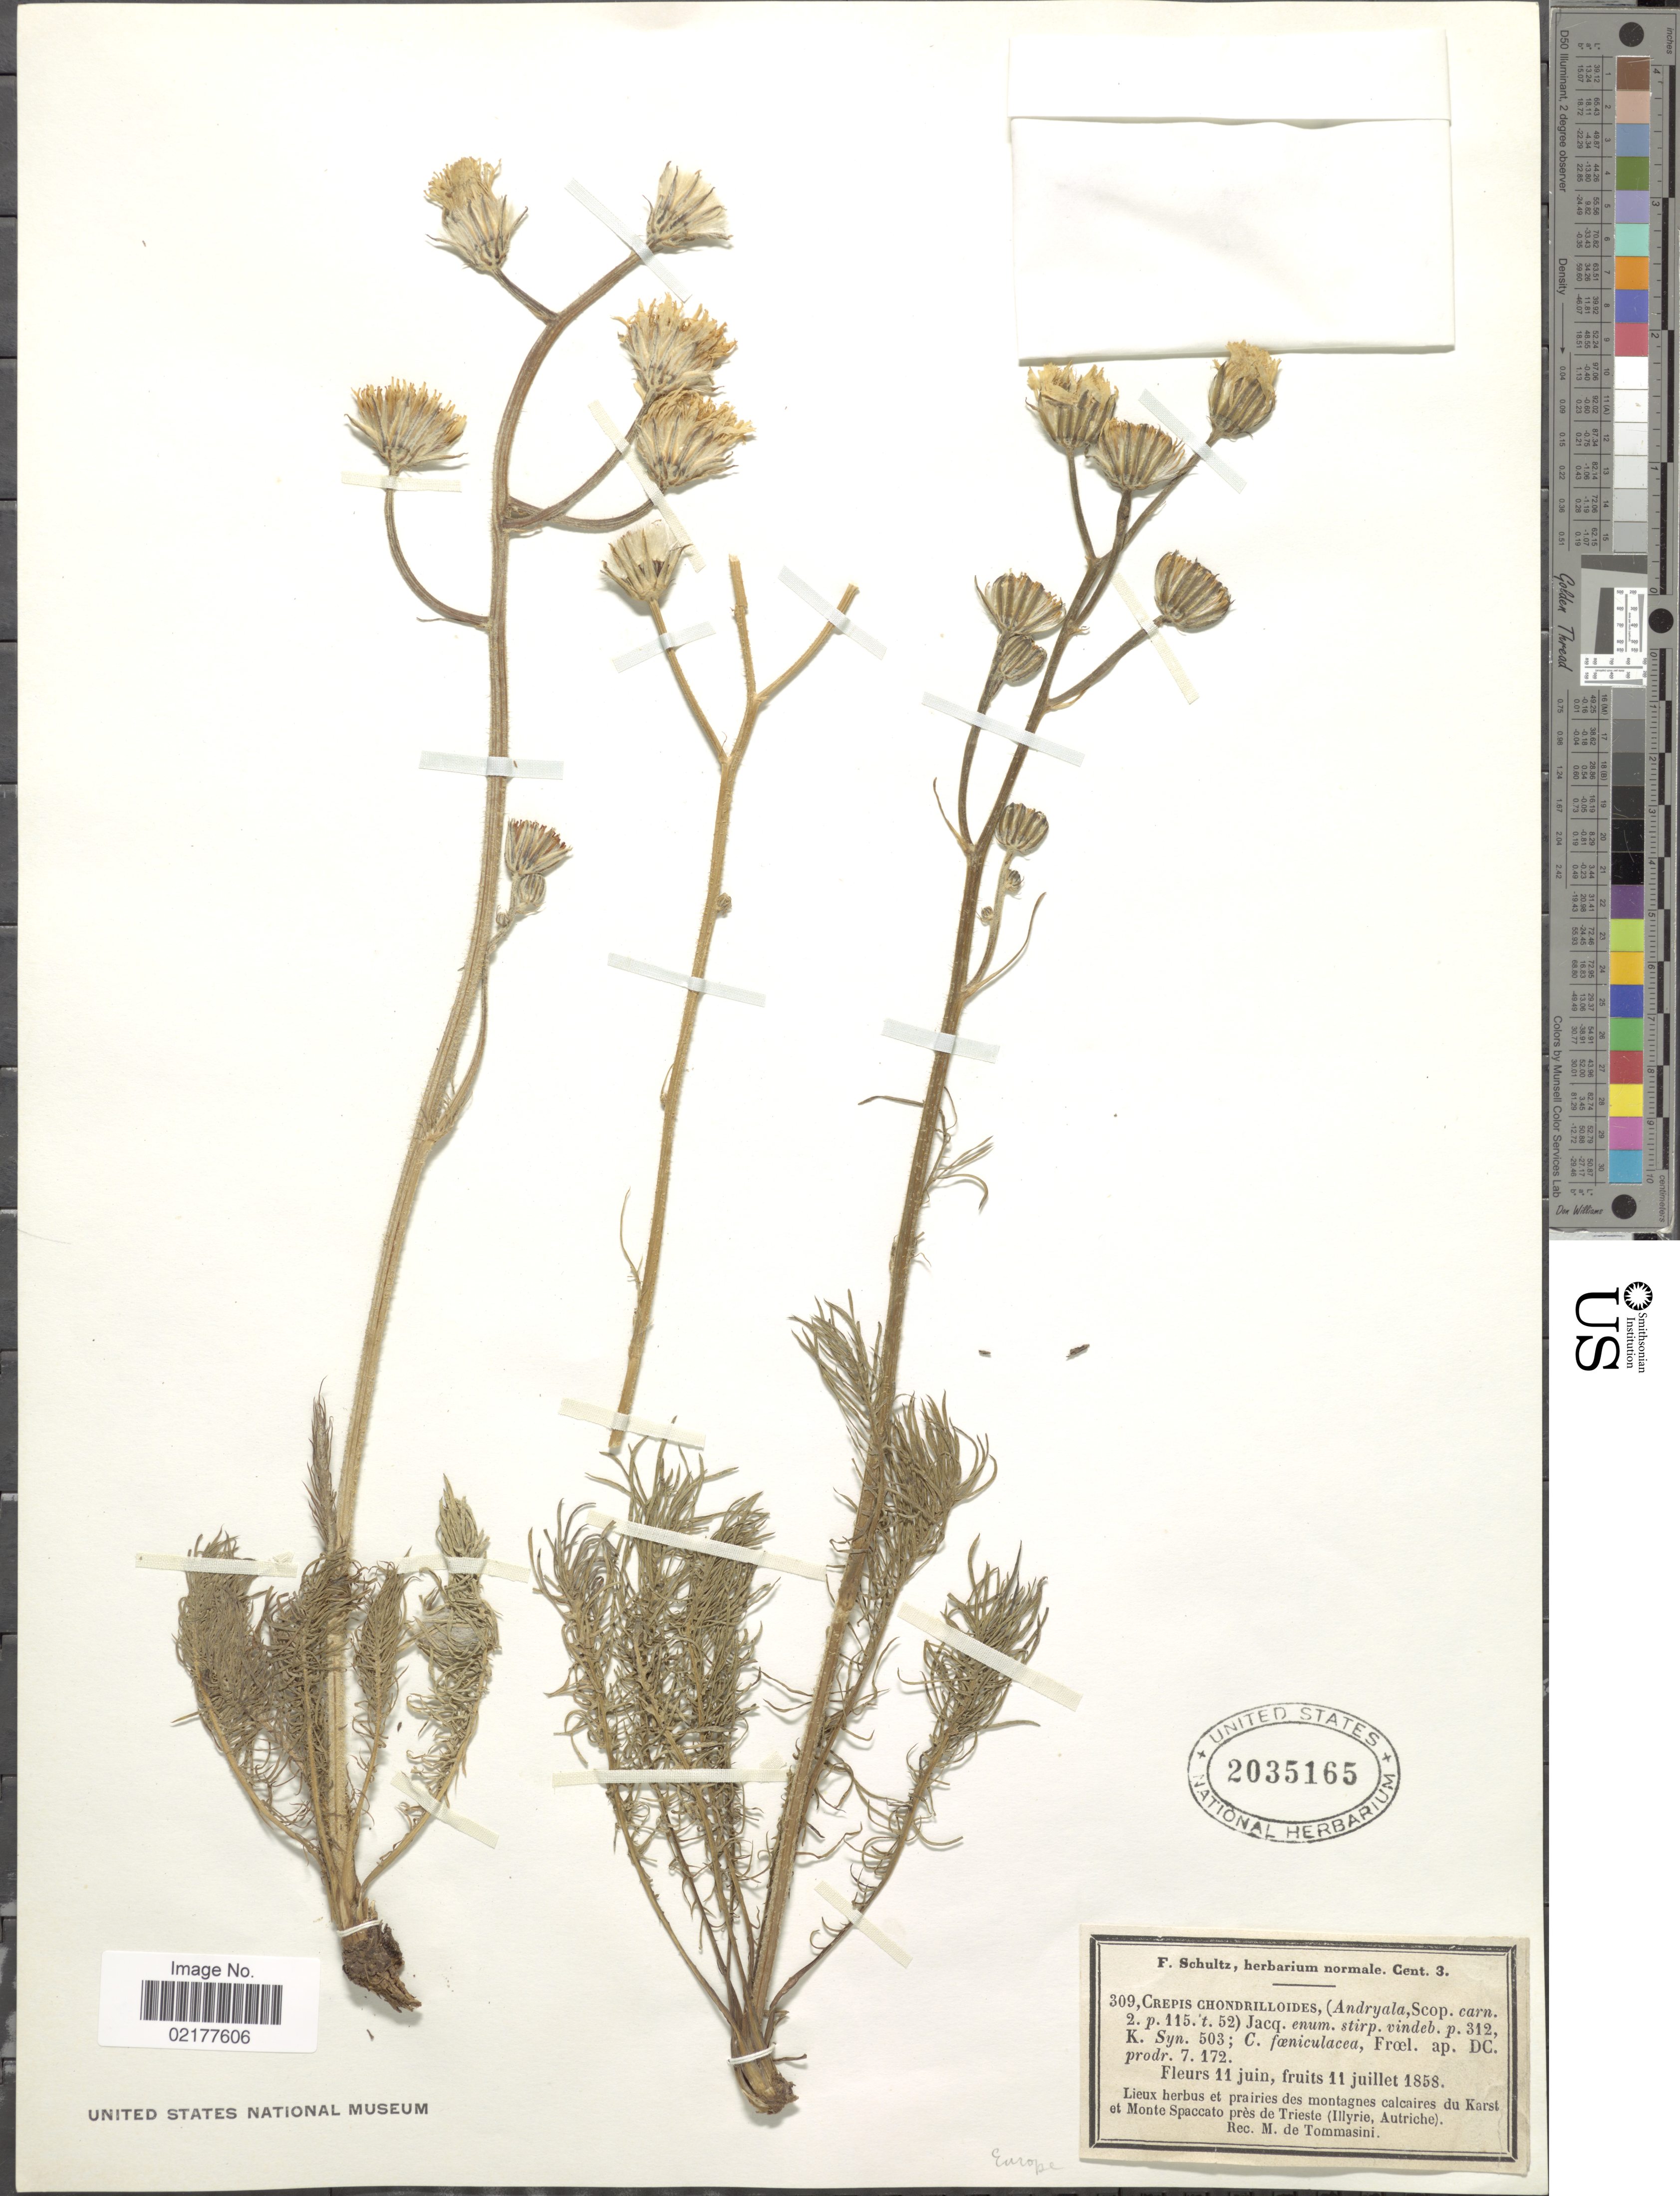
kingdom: Plantae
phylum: Tracheophyta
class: Magnoliopsida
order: Asterales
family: Asteraceae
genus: Crepis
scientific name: Crepis chondrilloides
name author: Jacq.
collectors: M. Tommasini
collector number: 309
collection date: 1858-06-11/1858-07-11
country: Italy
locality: Montagnes calcaires du Karst et Monte Spaccato près de Trieste (Illyrie, Autriche)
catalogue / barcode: US 2035165